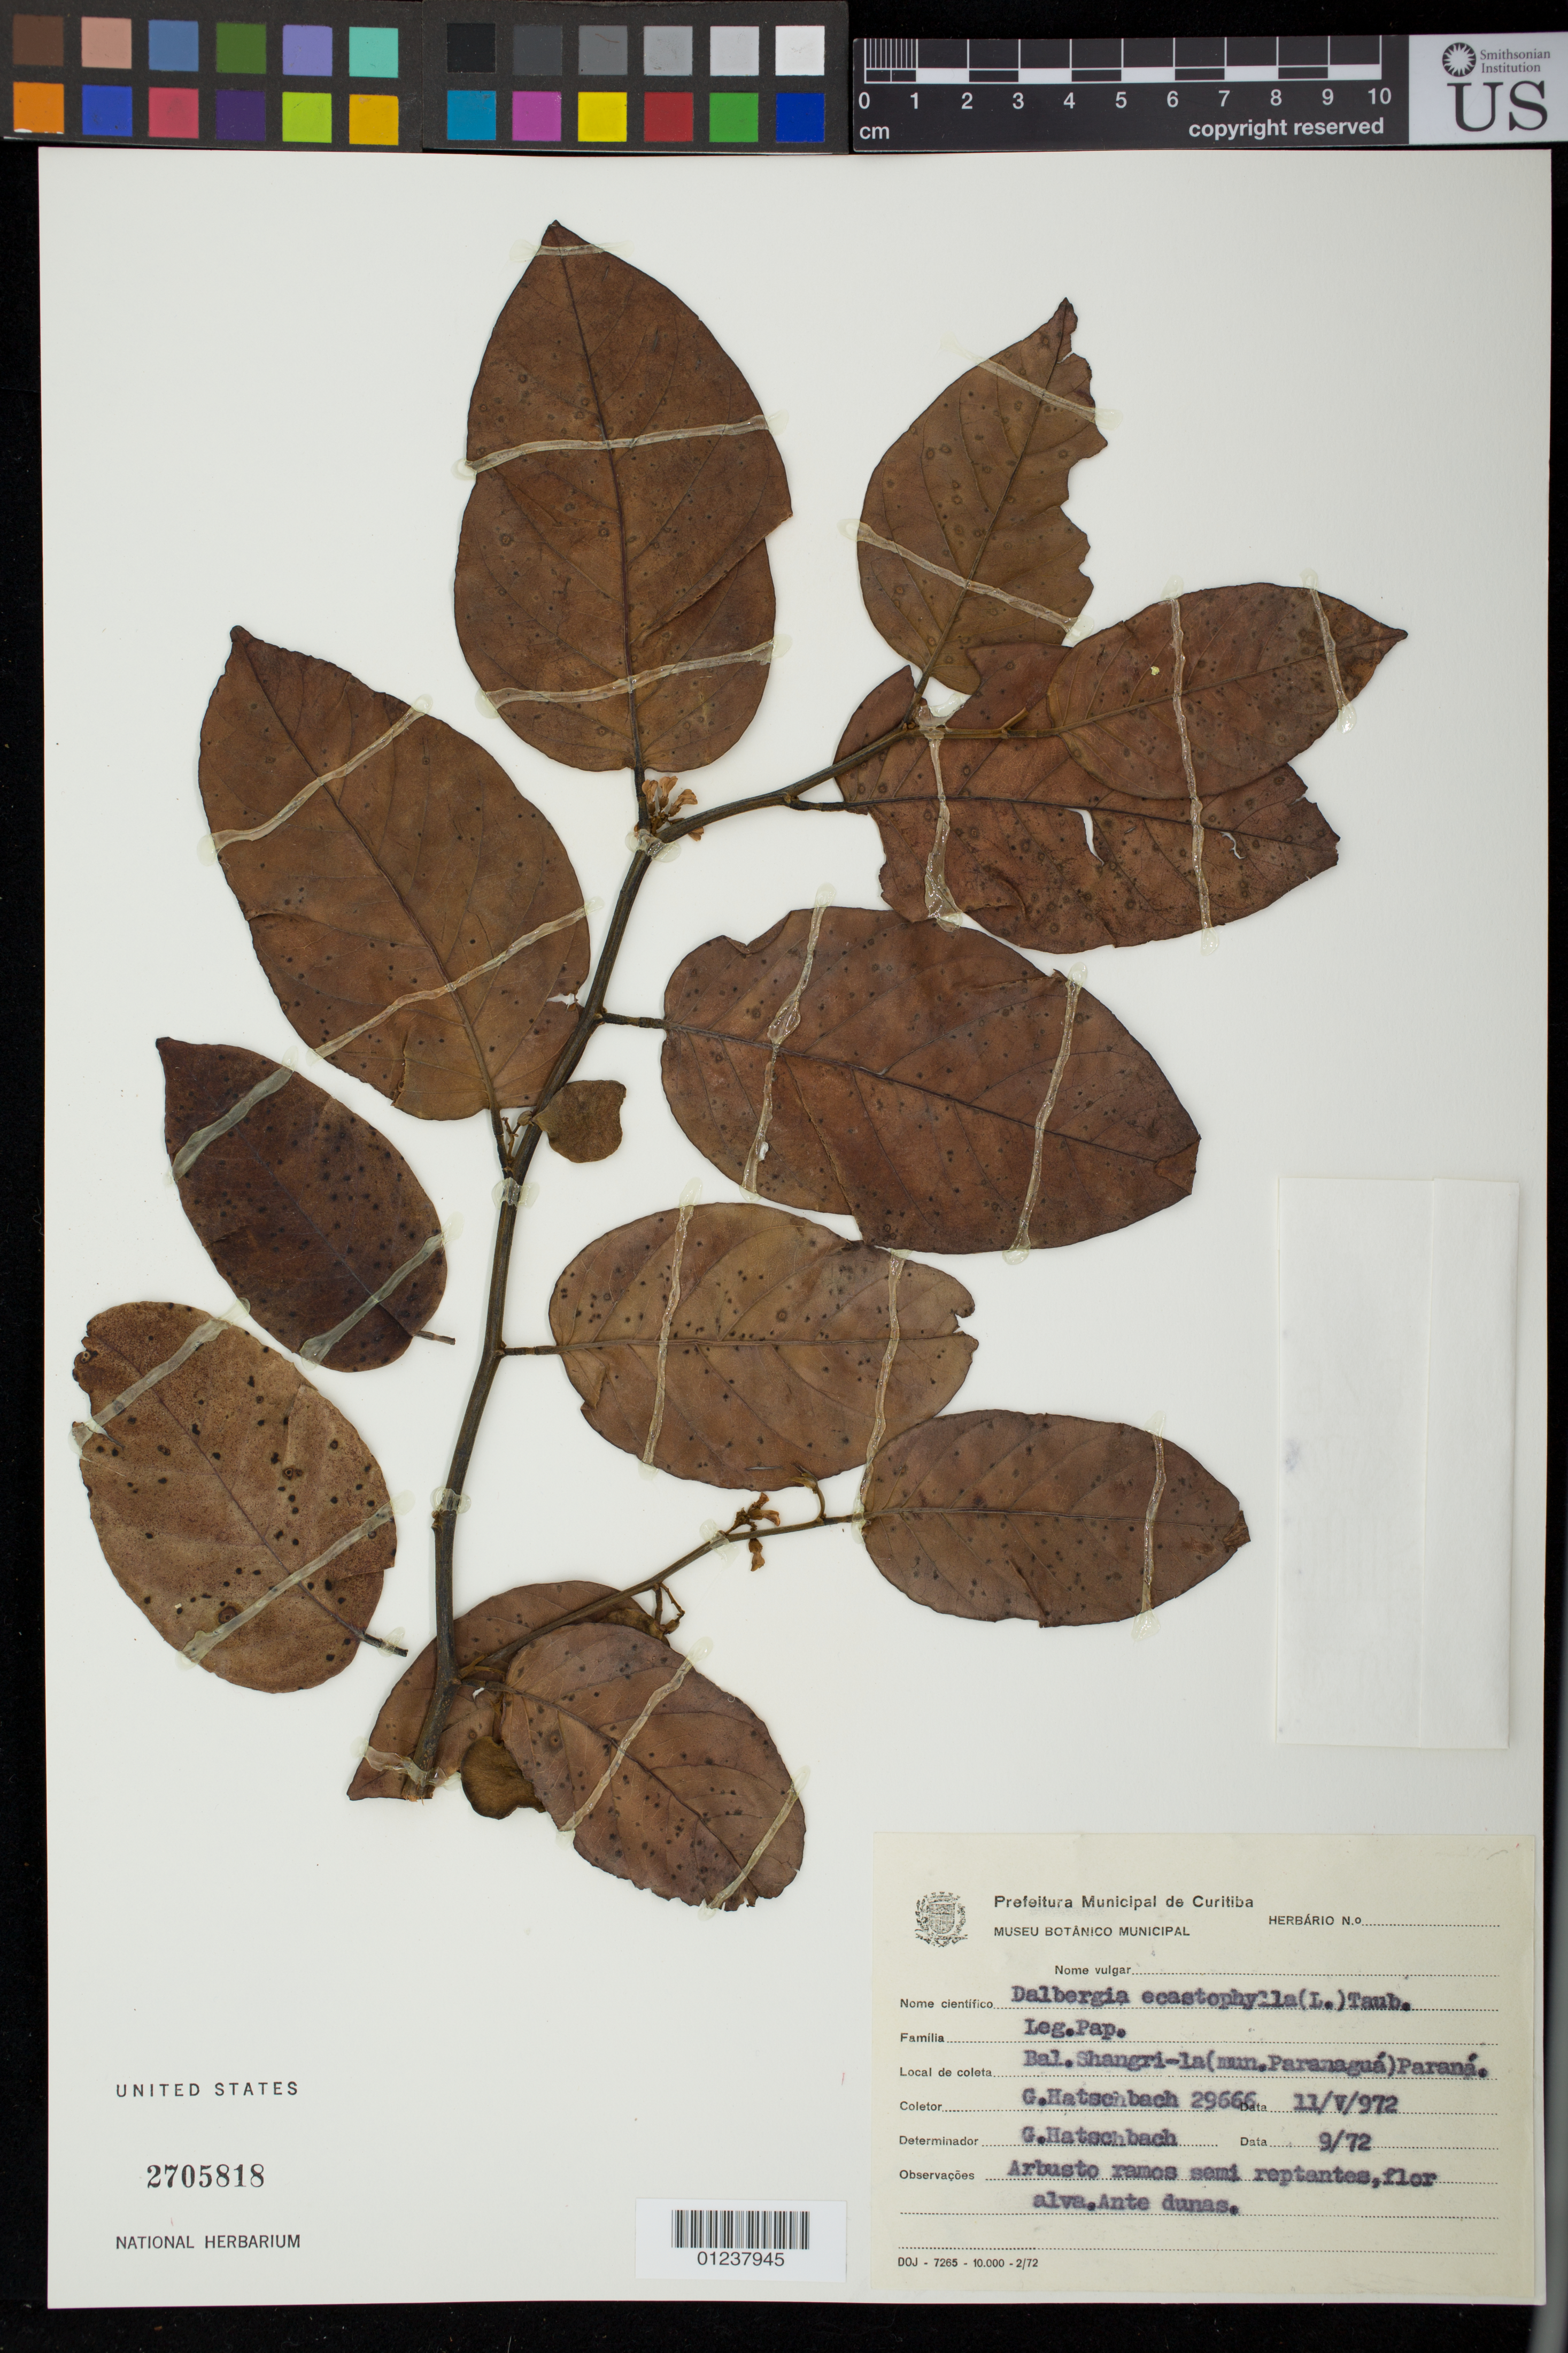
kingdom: Plantae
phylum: Tracheophyta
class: Magnoliopsida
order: Fabales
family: Fabaceae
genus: Dalbergia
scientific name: Dalbergia ecastaphyllum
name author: (L.) Taub.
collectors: G. Hatschbach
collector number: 29666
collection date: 1972-05-11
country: Brazil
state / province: Parana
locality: Bal. Shangri-la (mun. Paranagua)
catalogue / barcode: US 2705818